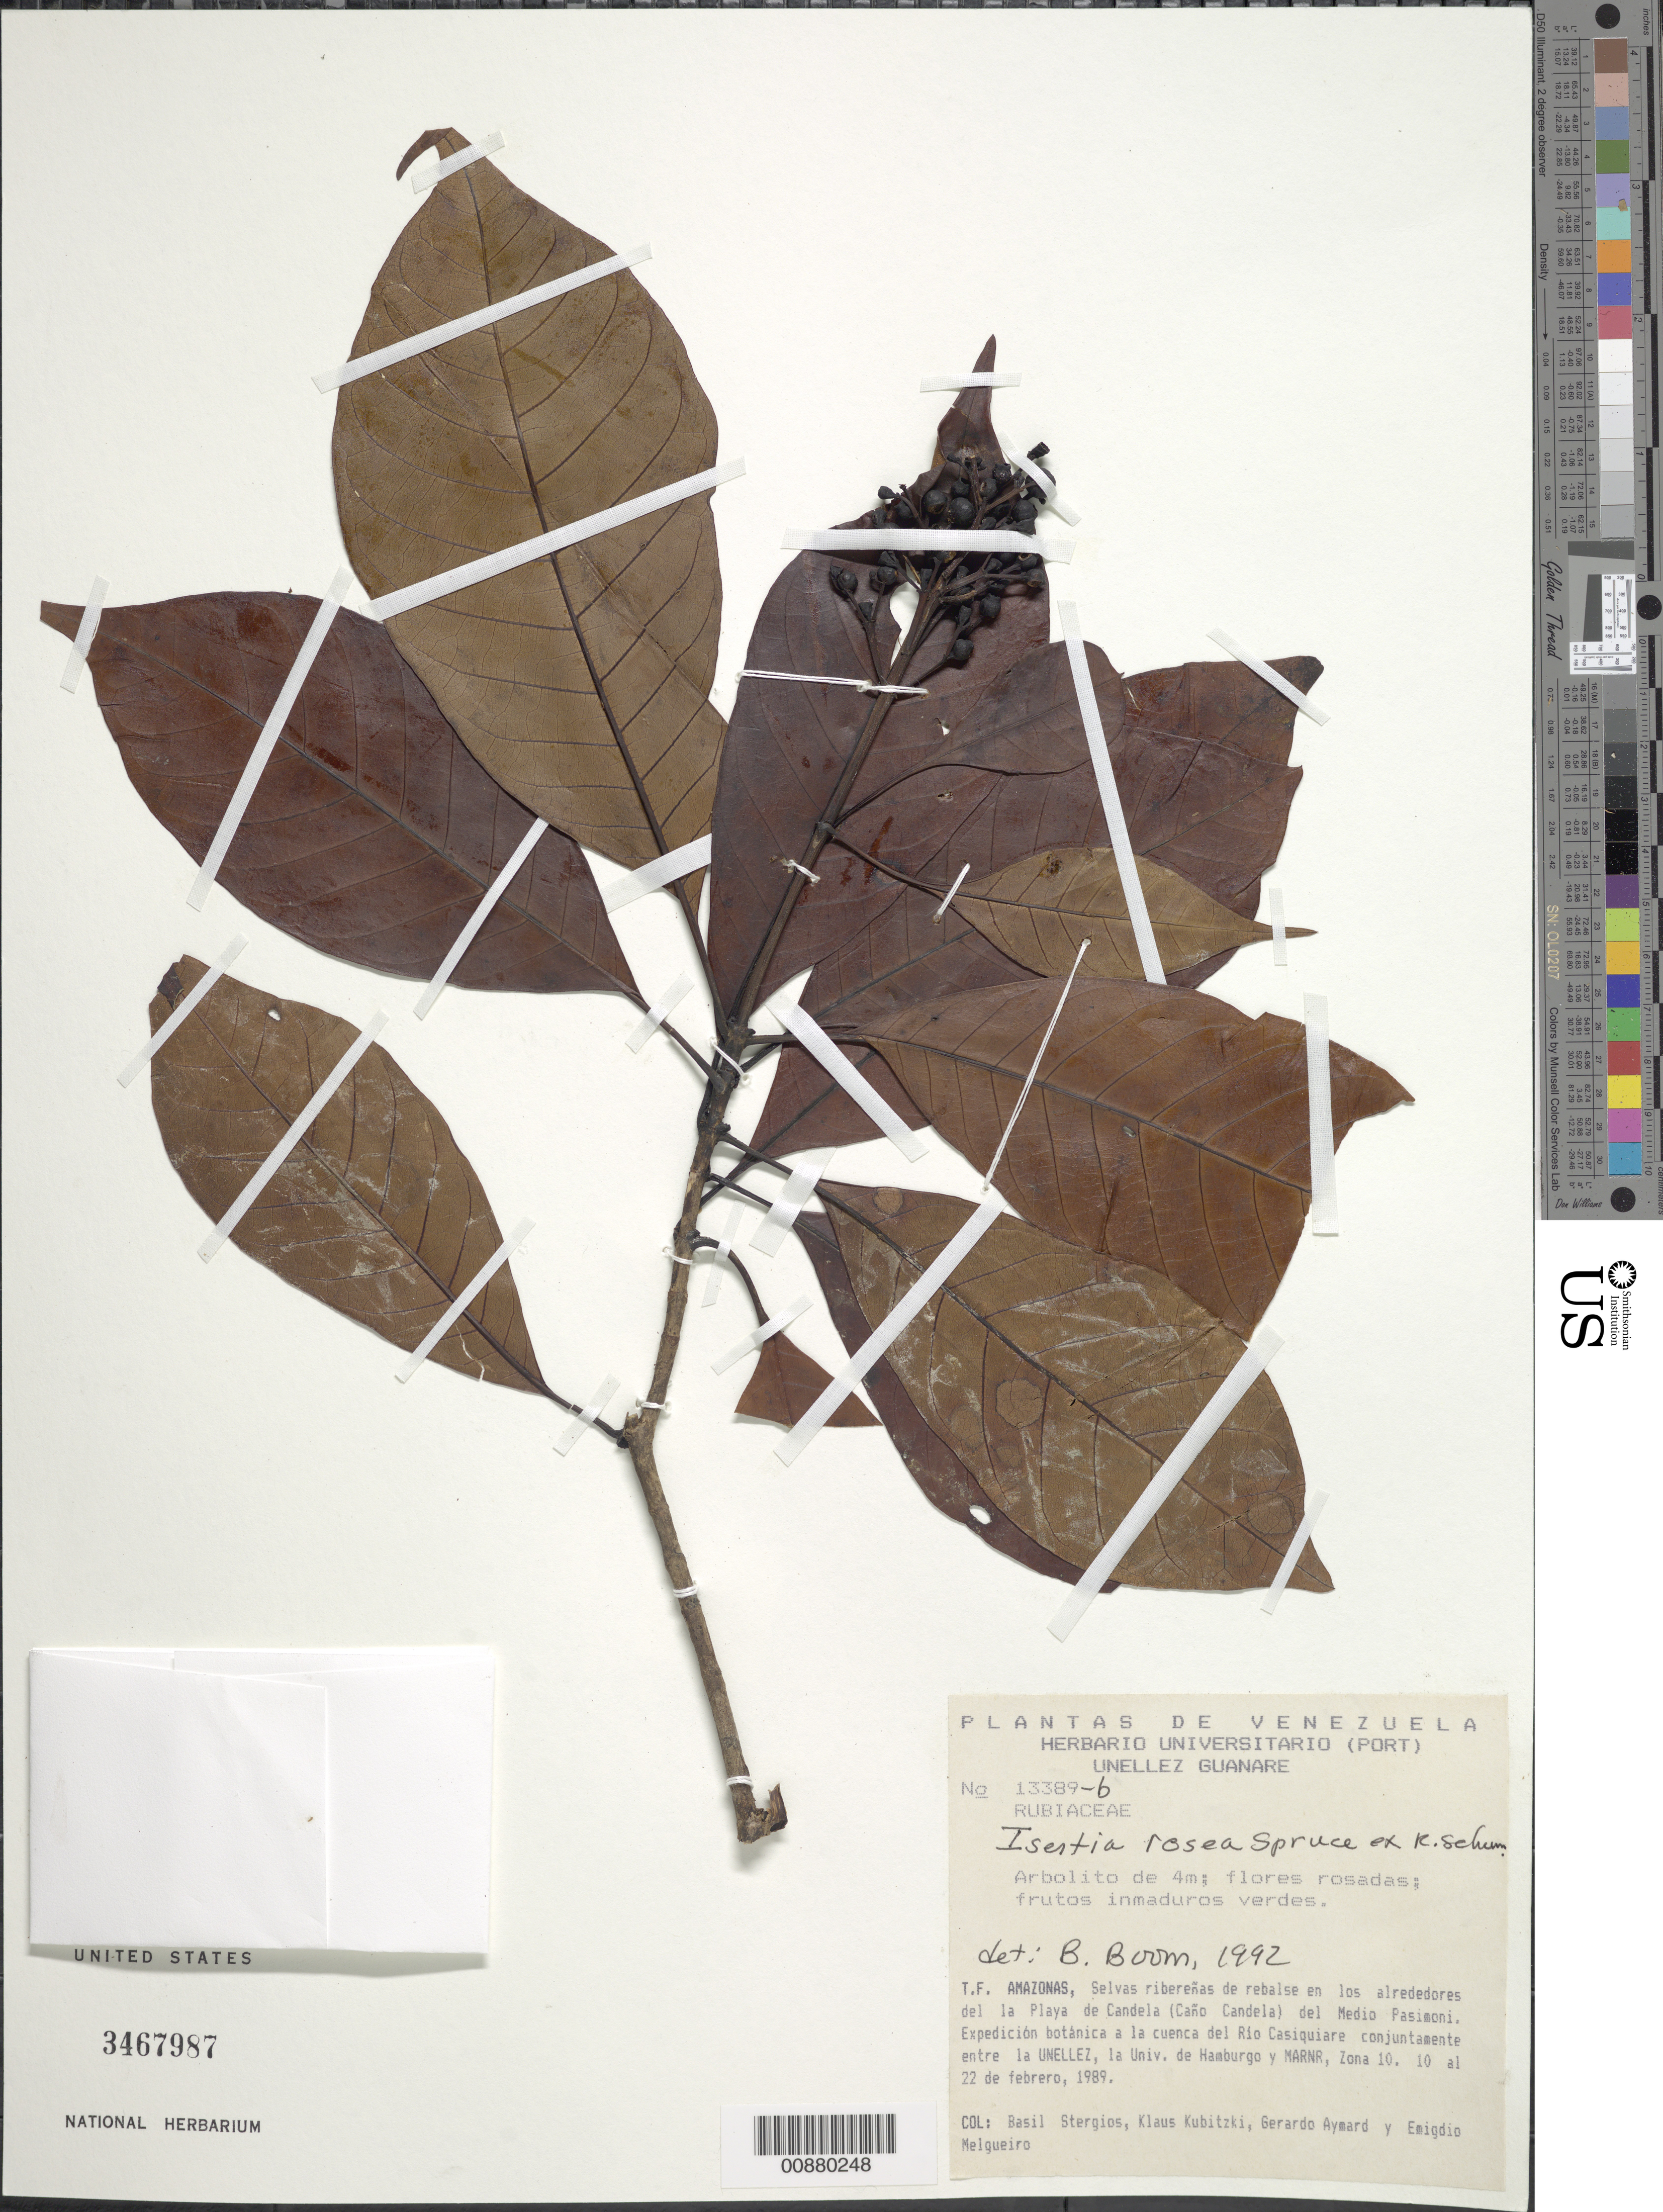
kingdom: Plantae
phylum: Tracheophyta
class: Magnoliopsida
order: Gentianales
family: Rubiaceae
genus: Isertia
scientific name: Isertia rosea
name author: Spruce ex K. Schum.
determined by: Boom, B. M.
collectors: B. G. Stergios, K. Kubitzki, G. A. Aymard & E. Melgueiro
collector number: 13389 b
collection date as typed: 10-Feb-89 to 22-Feb-89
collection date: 1989-02-10/1989-02-22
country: Venezuela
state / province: Amazonas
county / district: Río Negro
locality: Playa de Candela (Caño Candela) del Medio Pasimoni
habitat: Selvas riberenas de rebalse en los alrededores del la playa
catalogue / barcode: US 3467987